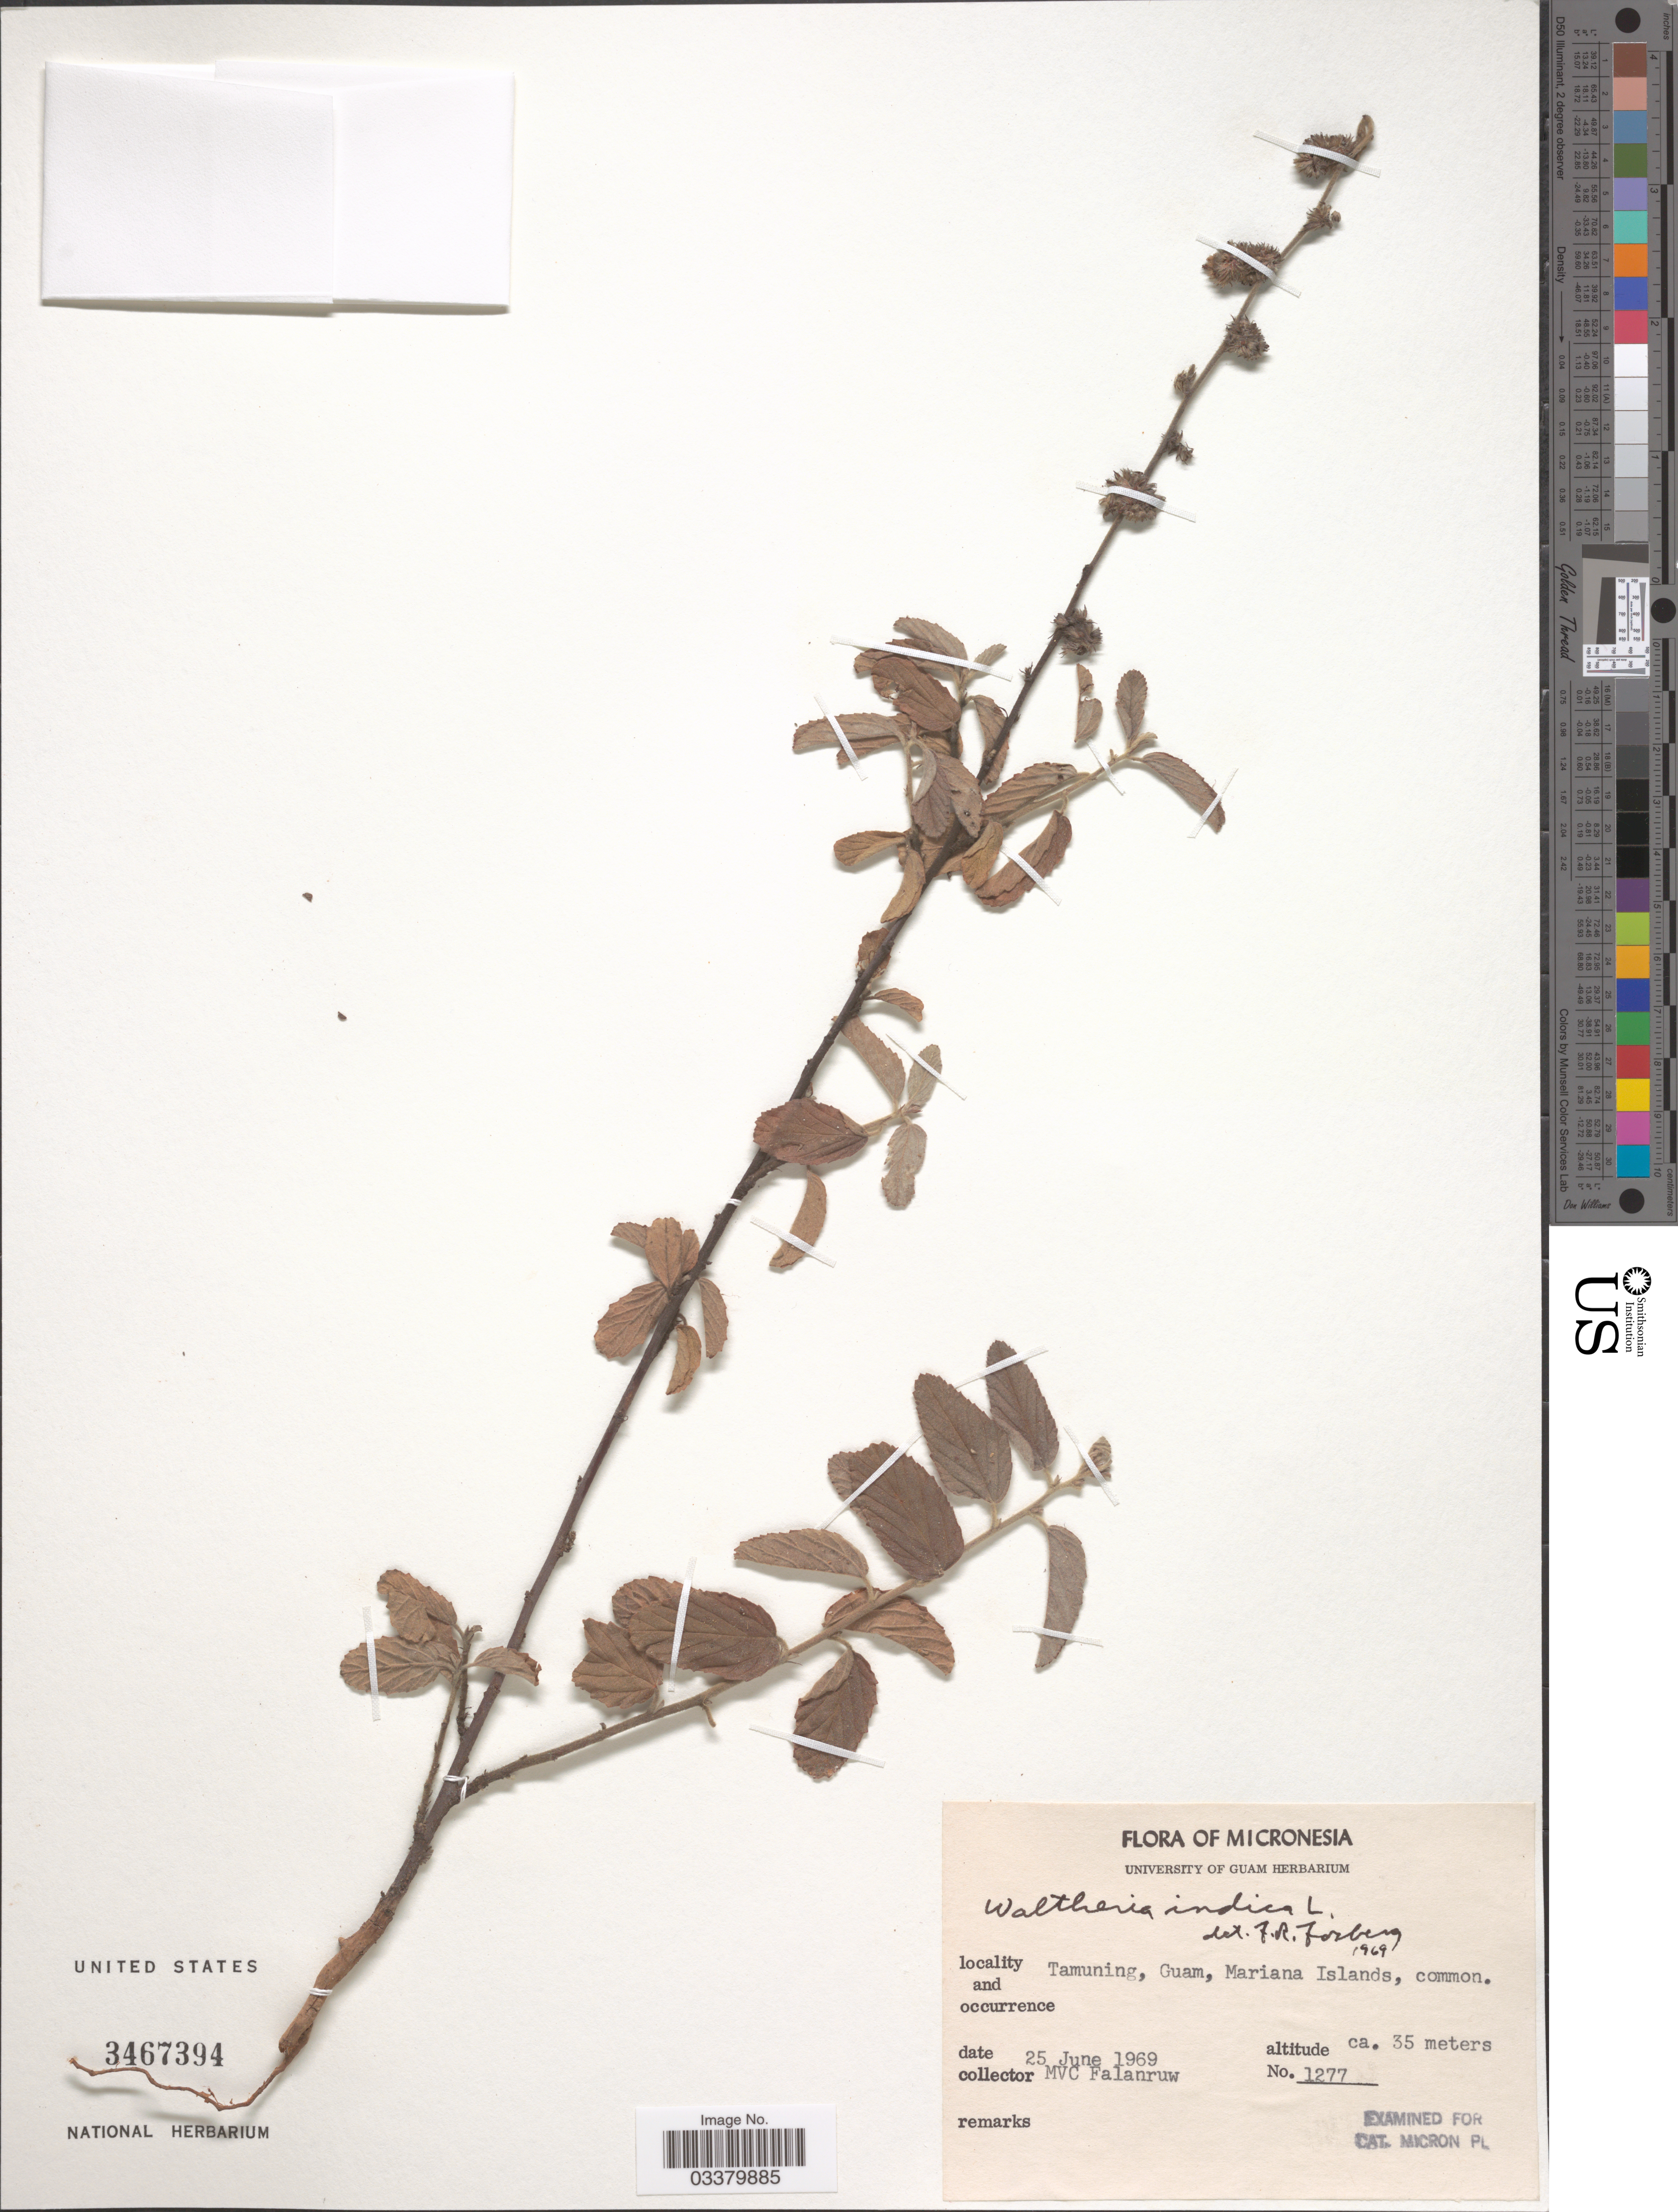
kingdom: Plantae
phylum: Tracheophyta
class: Magnoliopsida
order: Malvales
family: Malvaceae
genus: Waltheria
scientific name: Waltheria indica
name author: L.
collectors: M. V. Falanruw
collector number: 1277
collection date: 1969-06-25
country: Guam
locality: Micronesia, Tamuning, Mariana Islands.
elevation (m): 35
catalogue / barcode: US 3467394